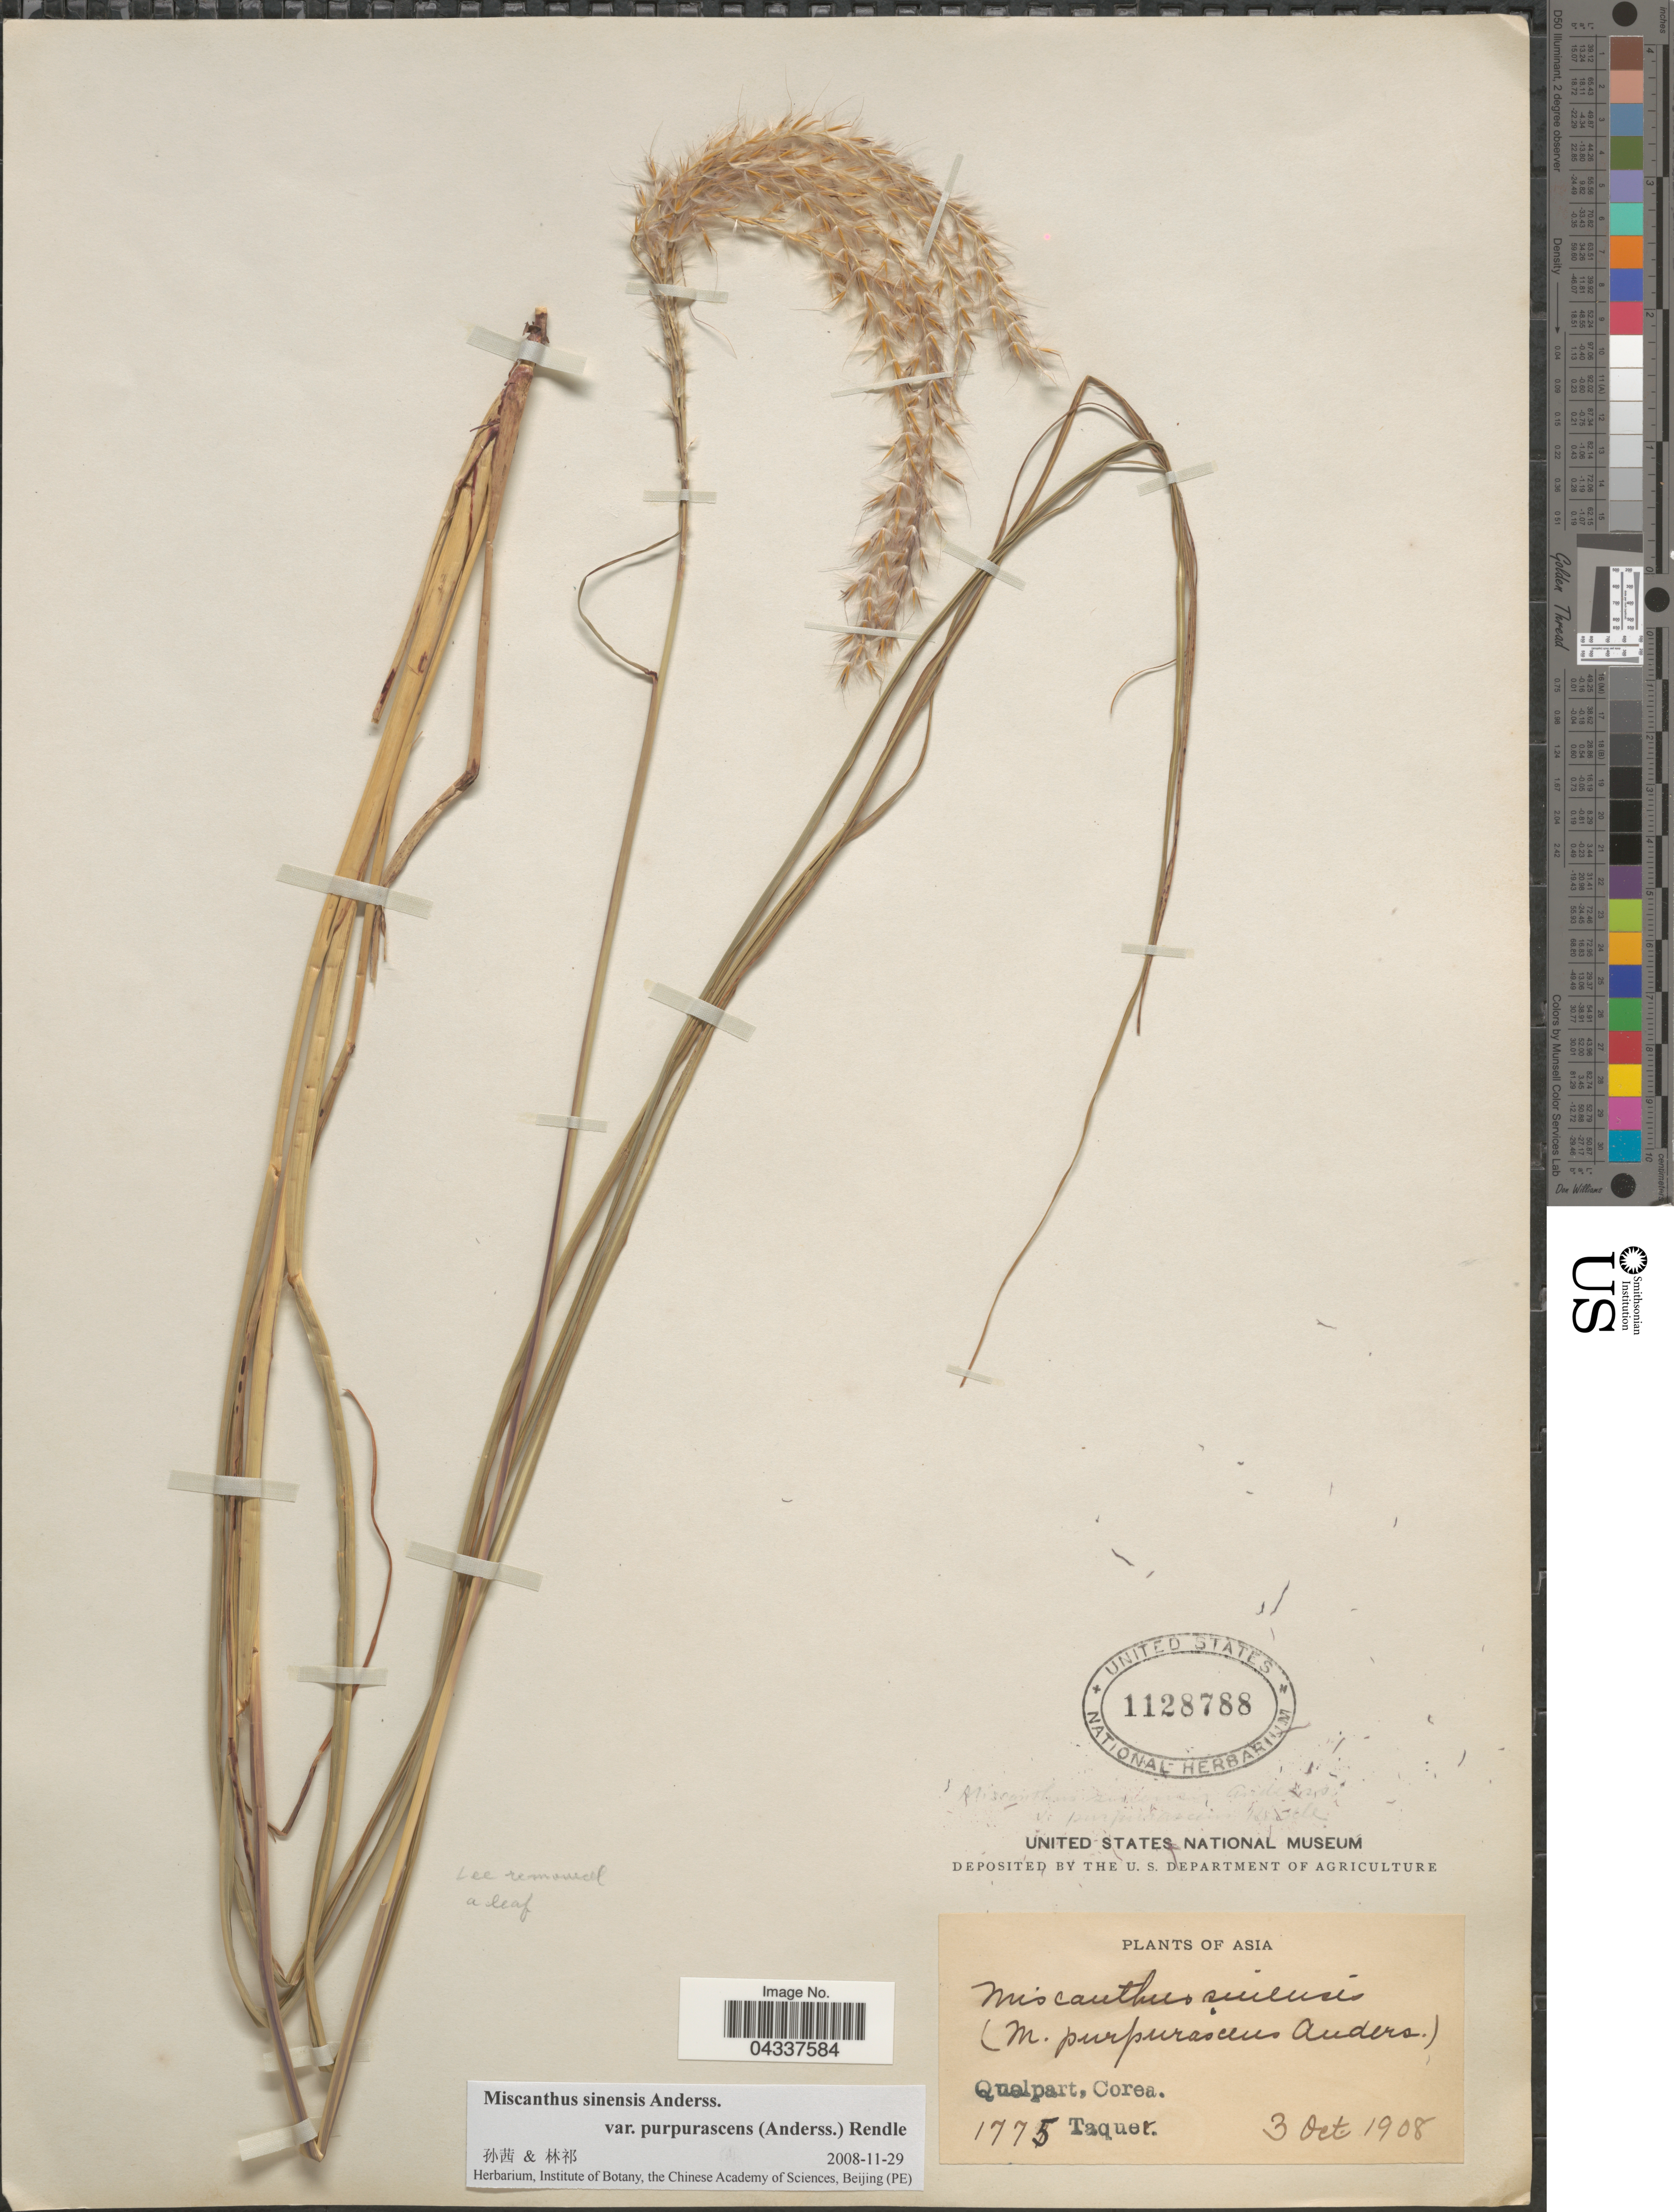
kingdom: Plantae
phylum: Tracheophyta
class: Liliopsida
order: Poales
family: Poaceae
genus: Miscanthus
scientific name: Miscanthus sinensis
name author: Andersson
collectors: Taquet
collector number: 1775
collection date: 1908-10-03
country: South Korea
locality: Quelpart, Corea.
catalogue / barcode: US 1128788